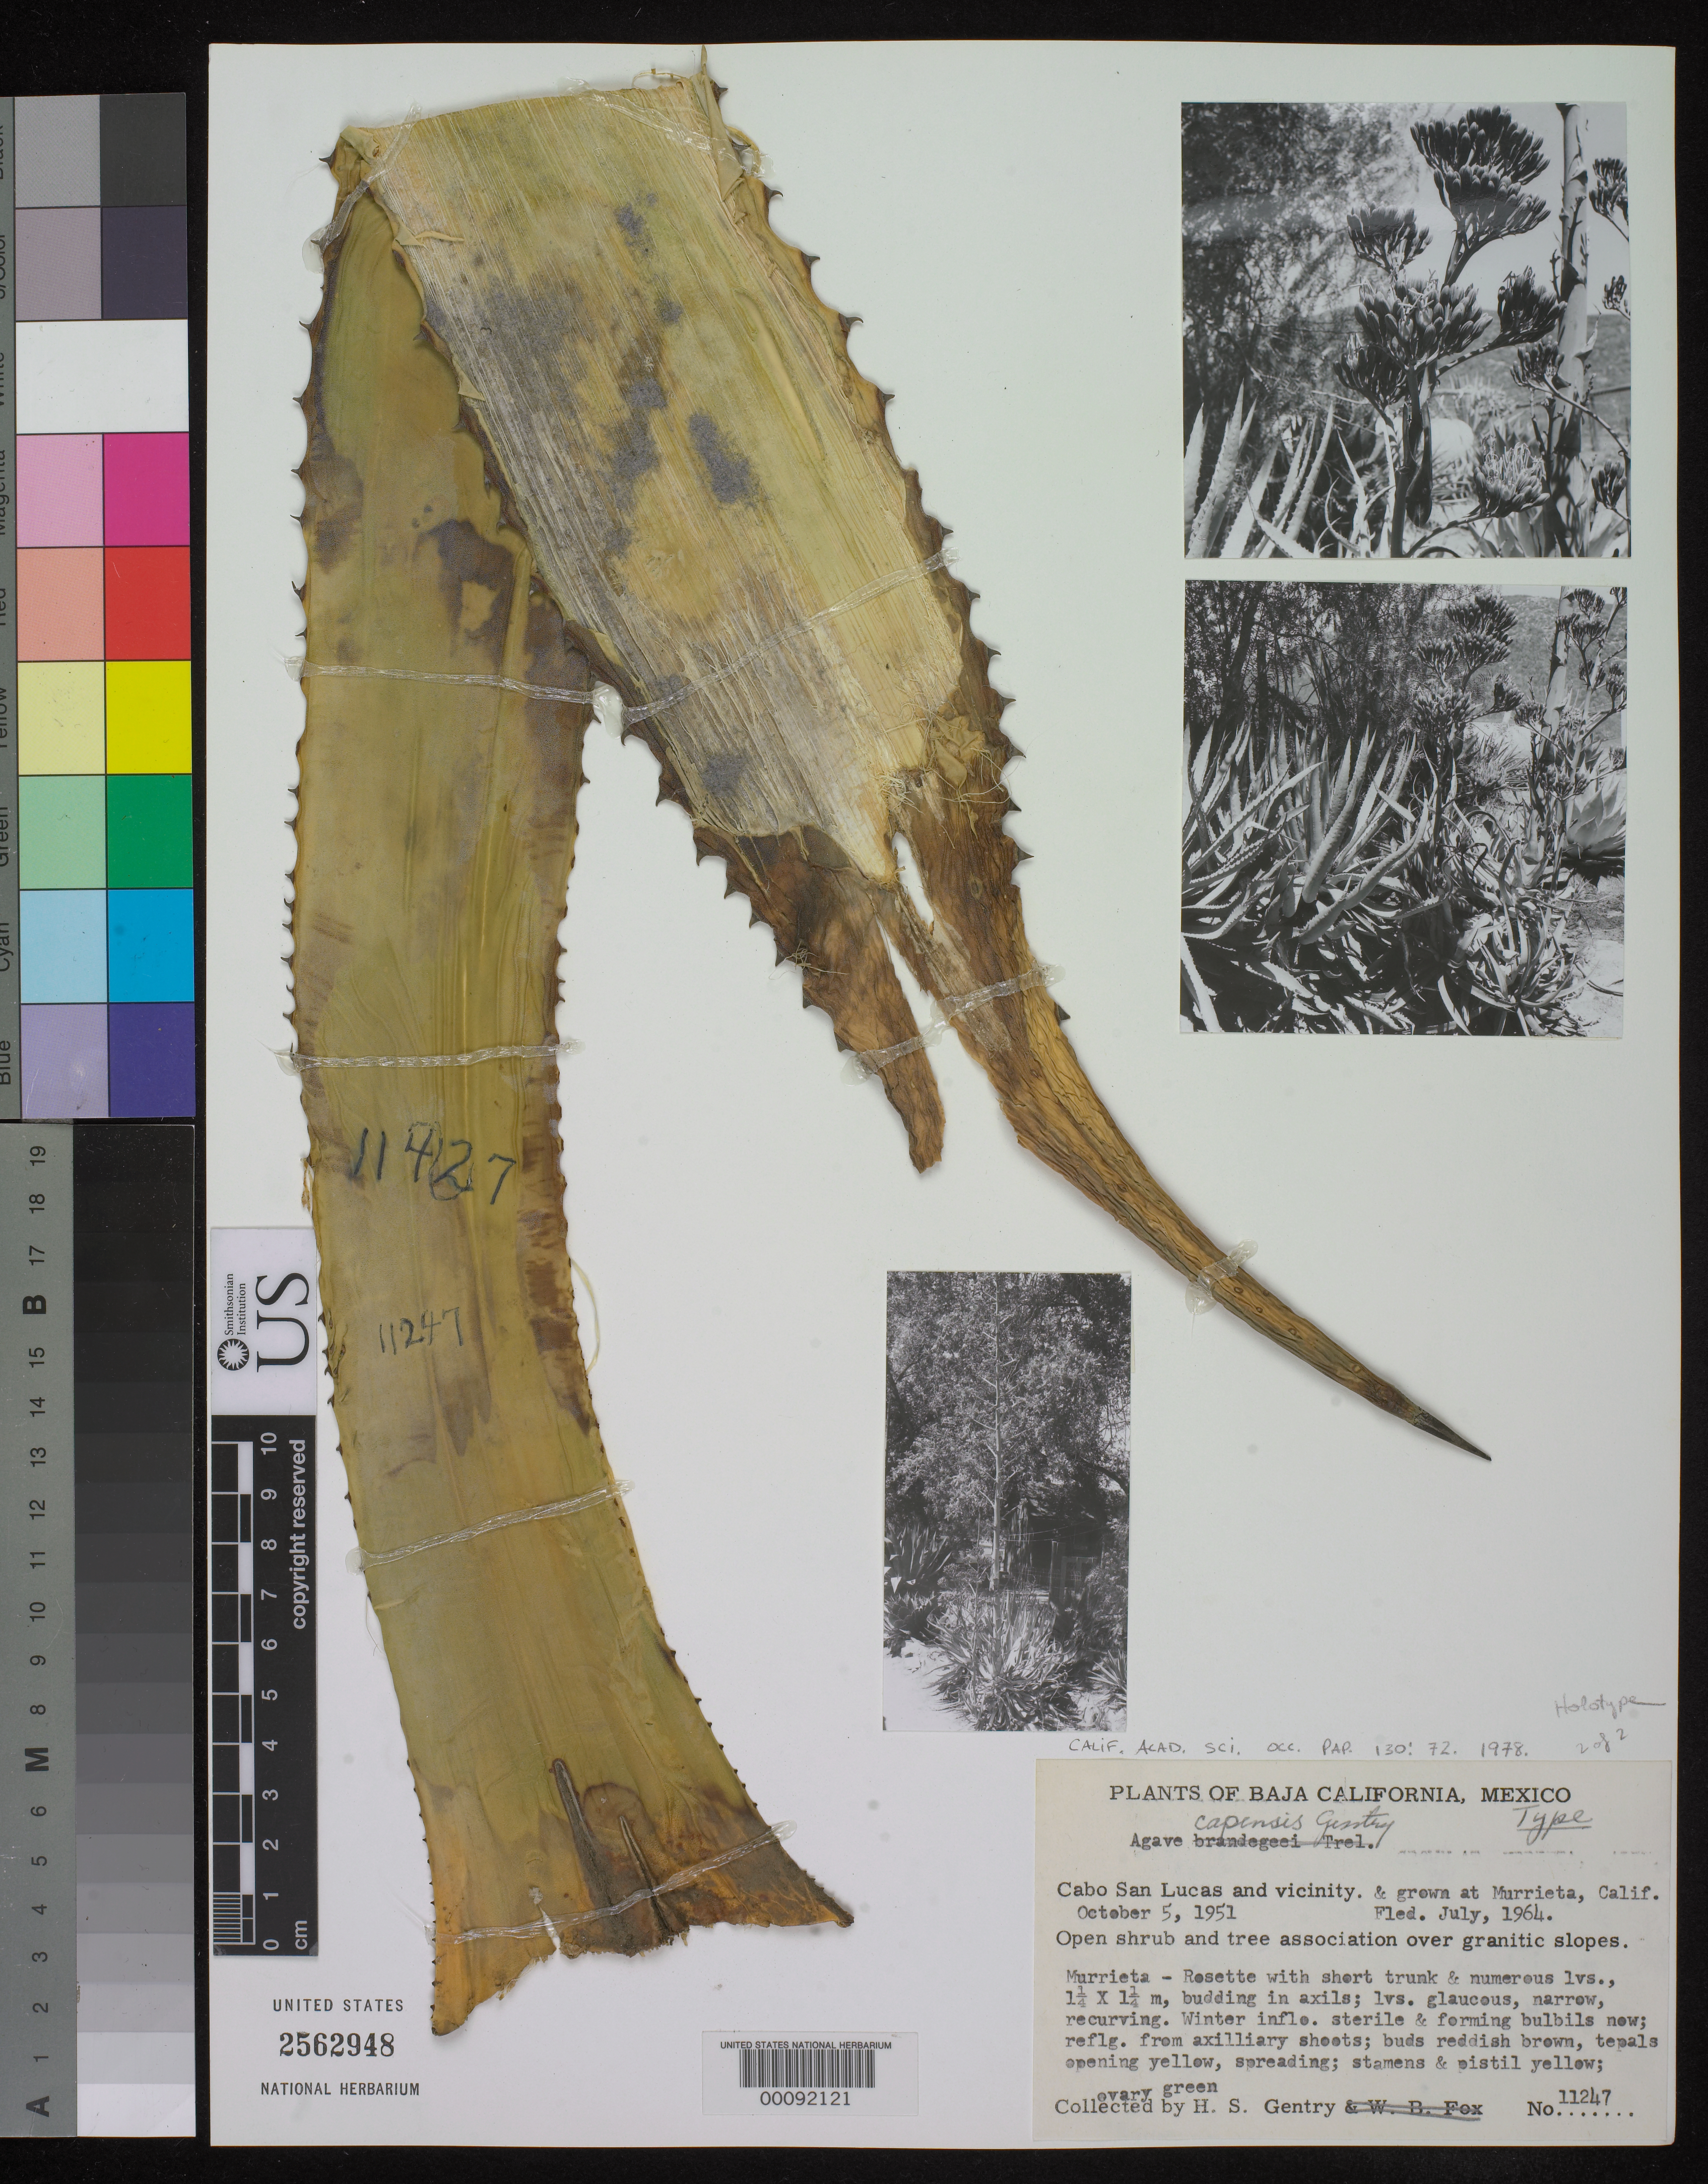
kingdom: Plantae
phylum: Tracheophyta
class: Liliopsida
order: Asparagales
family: Asparagaceae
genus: Agave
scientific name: Agave capensis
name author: Gentry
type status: Holotype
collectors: H. S. Gentry & W. B. Fox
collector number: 11247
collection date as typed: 05 Oct 1951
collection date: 1951-10-05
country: Mexico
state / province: Baja California Sur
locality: Cabo San Lucas & vicinity.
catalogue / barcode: US 2562948